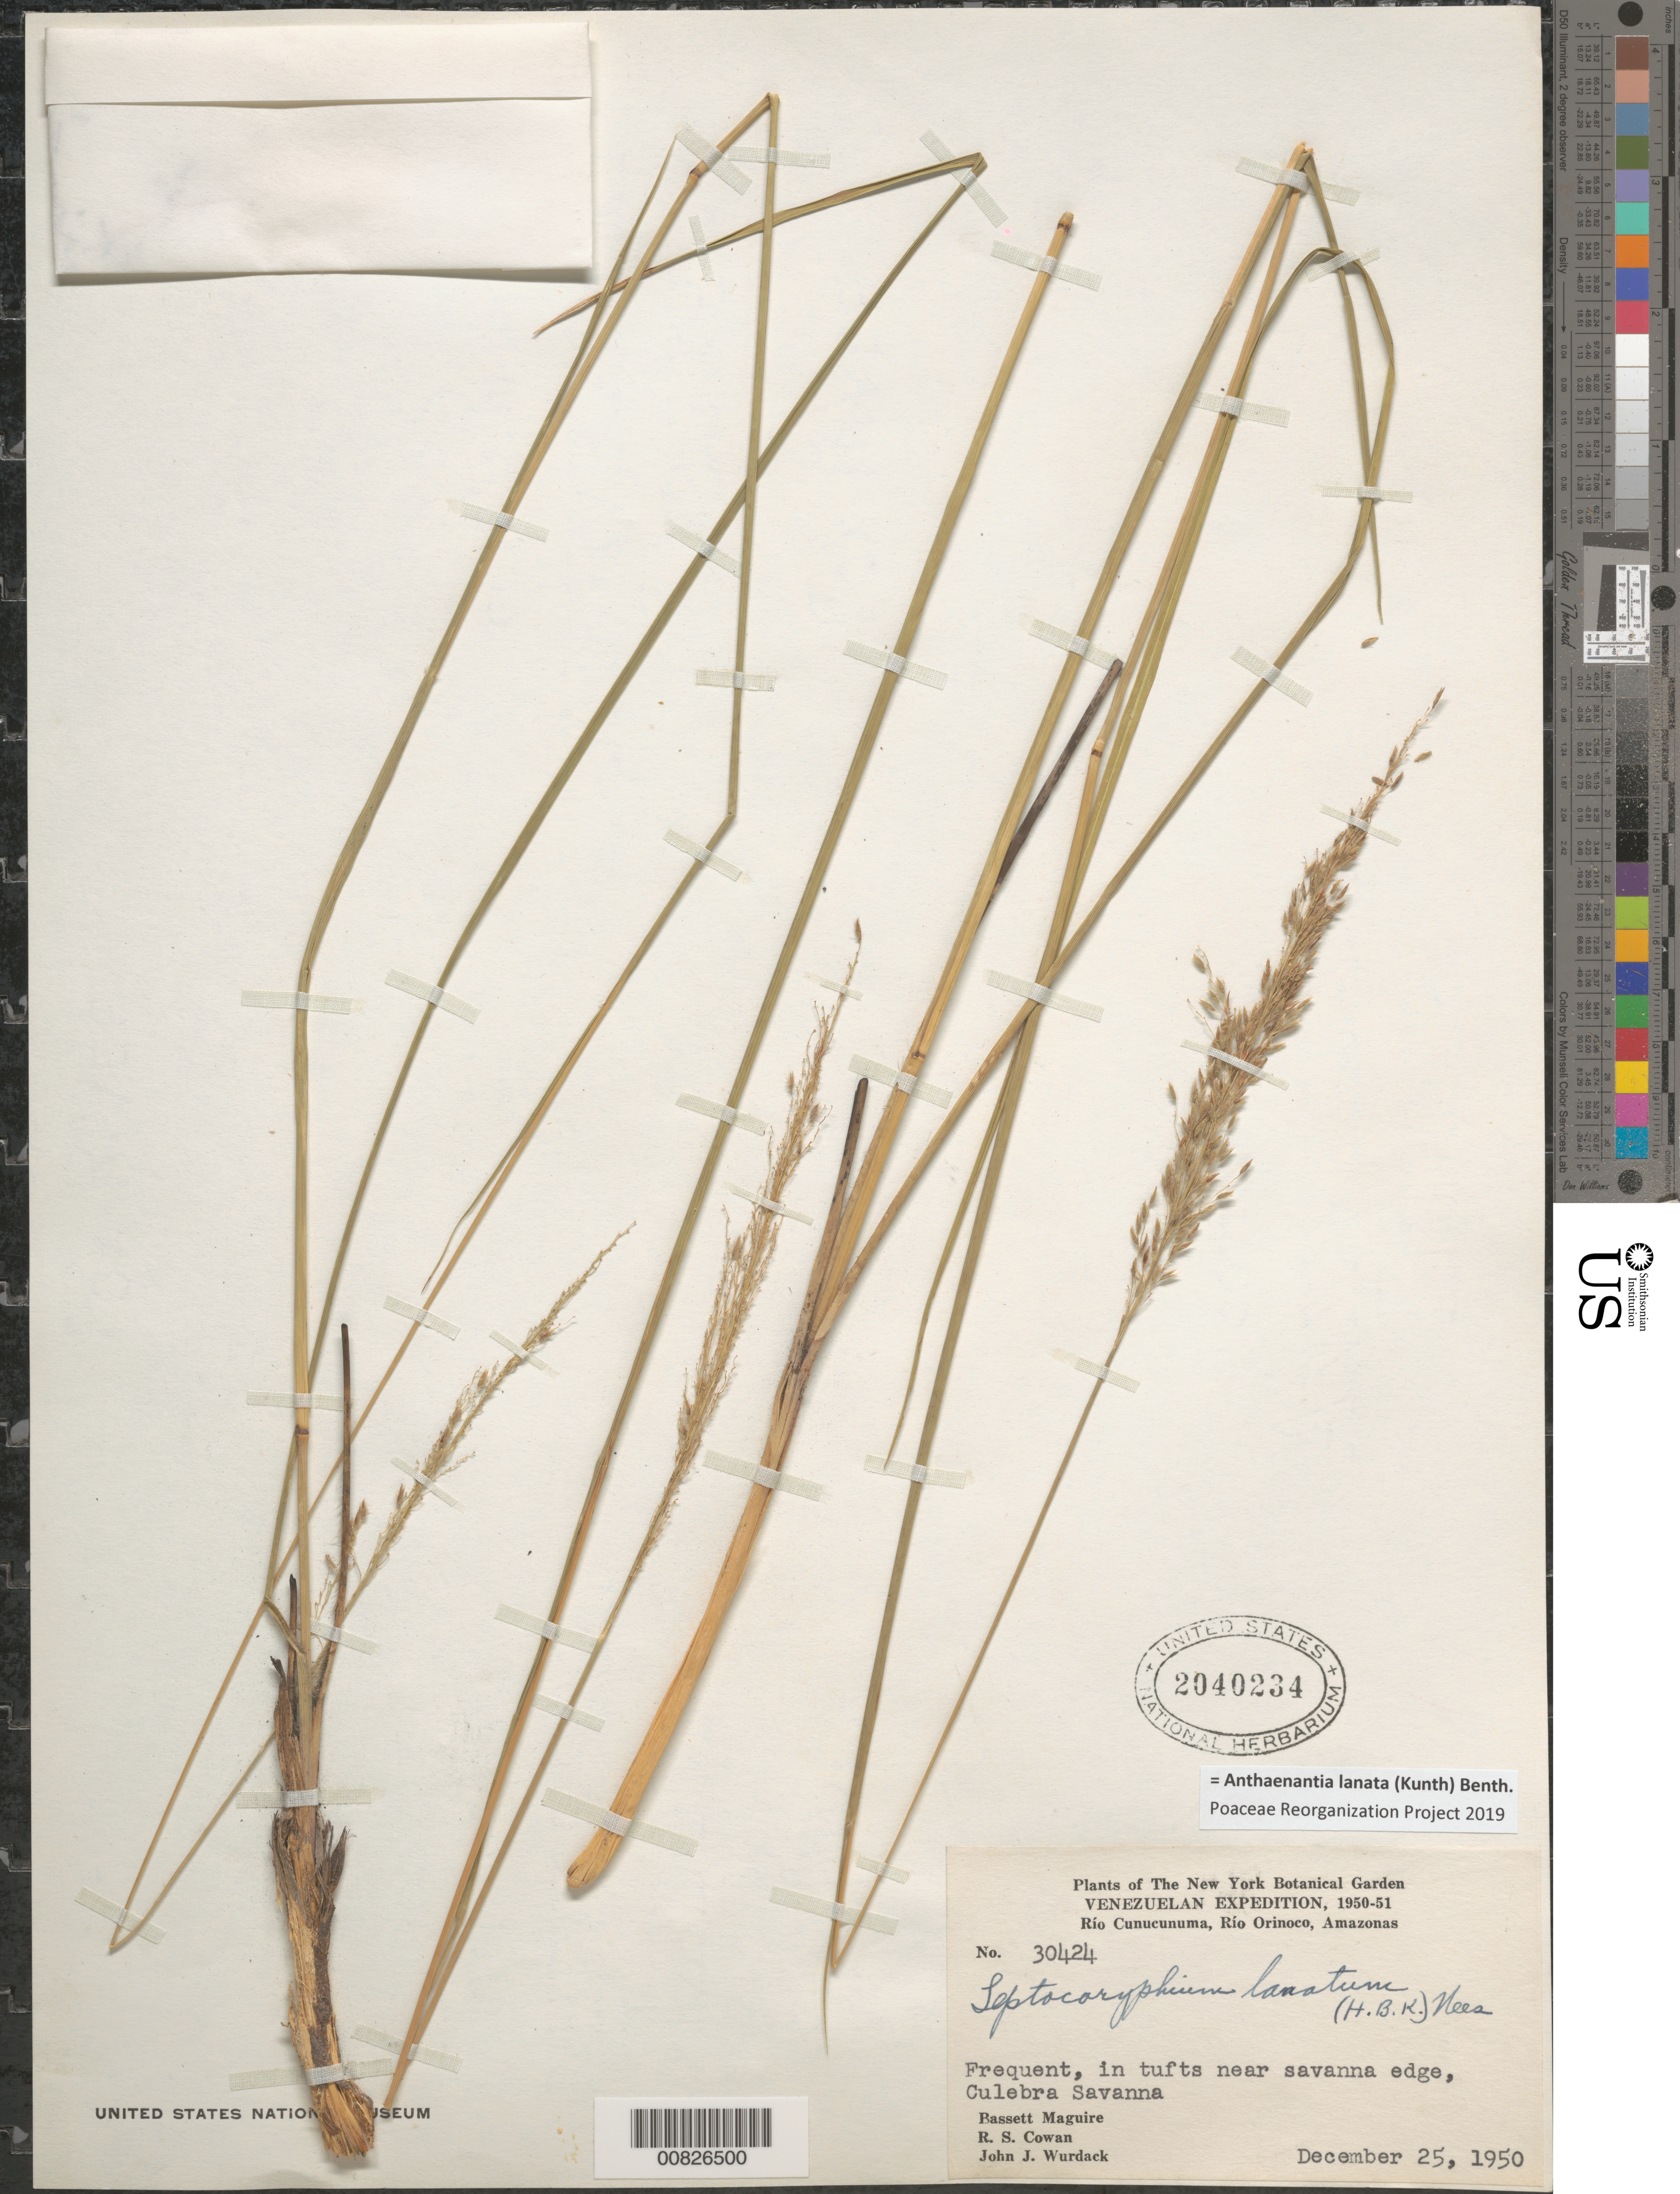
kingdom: Plantae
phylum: Tracheophyta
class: Liliopsida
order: Poales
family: Poaceae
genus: Leptocoryphium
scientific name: Leptocoryphium lanatum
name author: (Kunth) Nees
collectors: B. Maguire, R. S. Cowan & J. J. Wurdack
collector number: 30424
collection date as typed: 25-Dec-50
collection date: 1950-12-25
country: Venezuela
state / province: Amazonas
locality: Cerro Duida, NW base; Culebra Savanna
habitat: Near savanna edge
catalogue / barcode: US 2040234